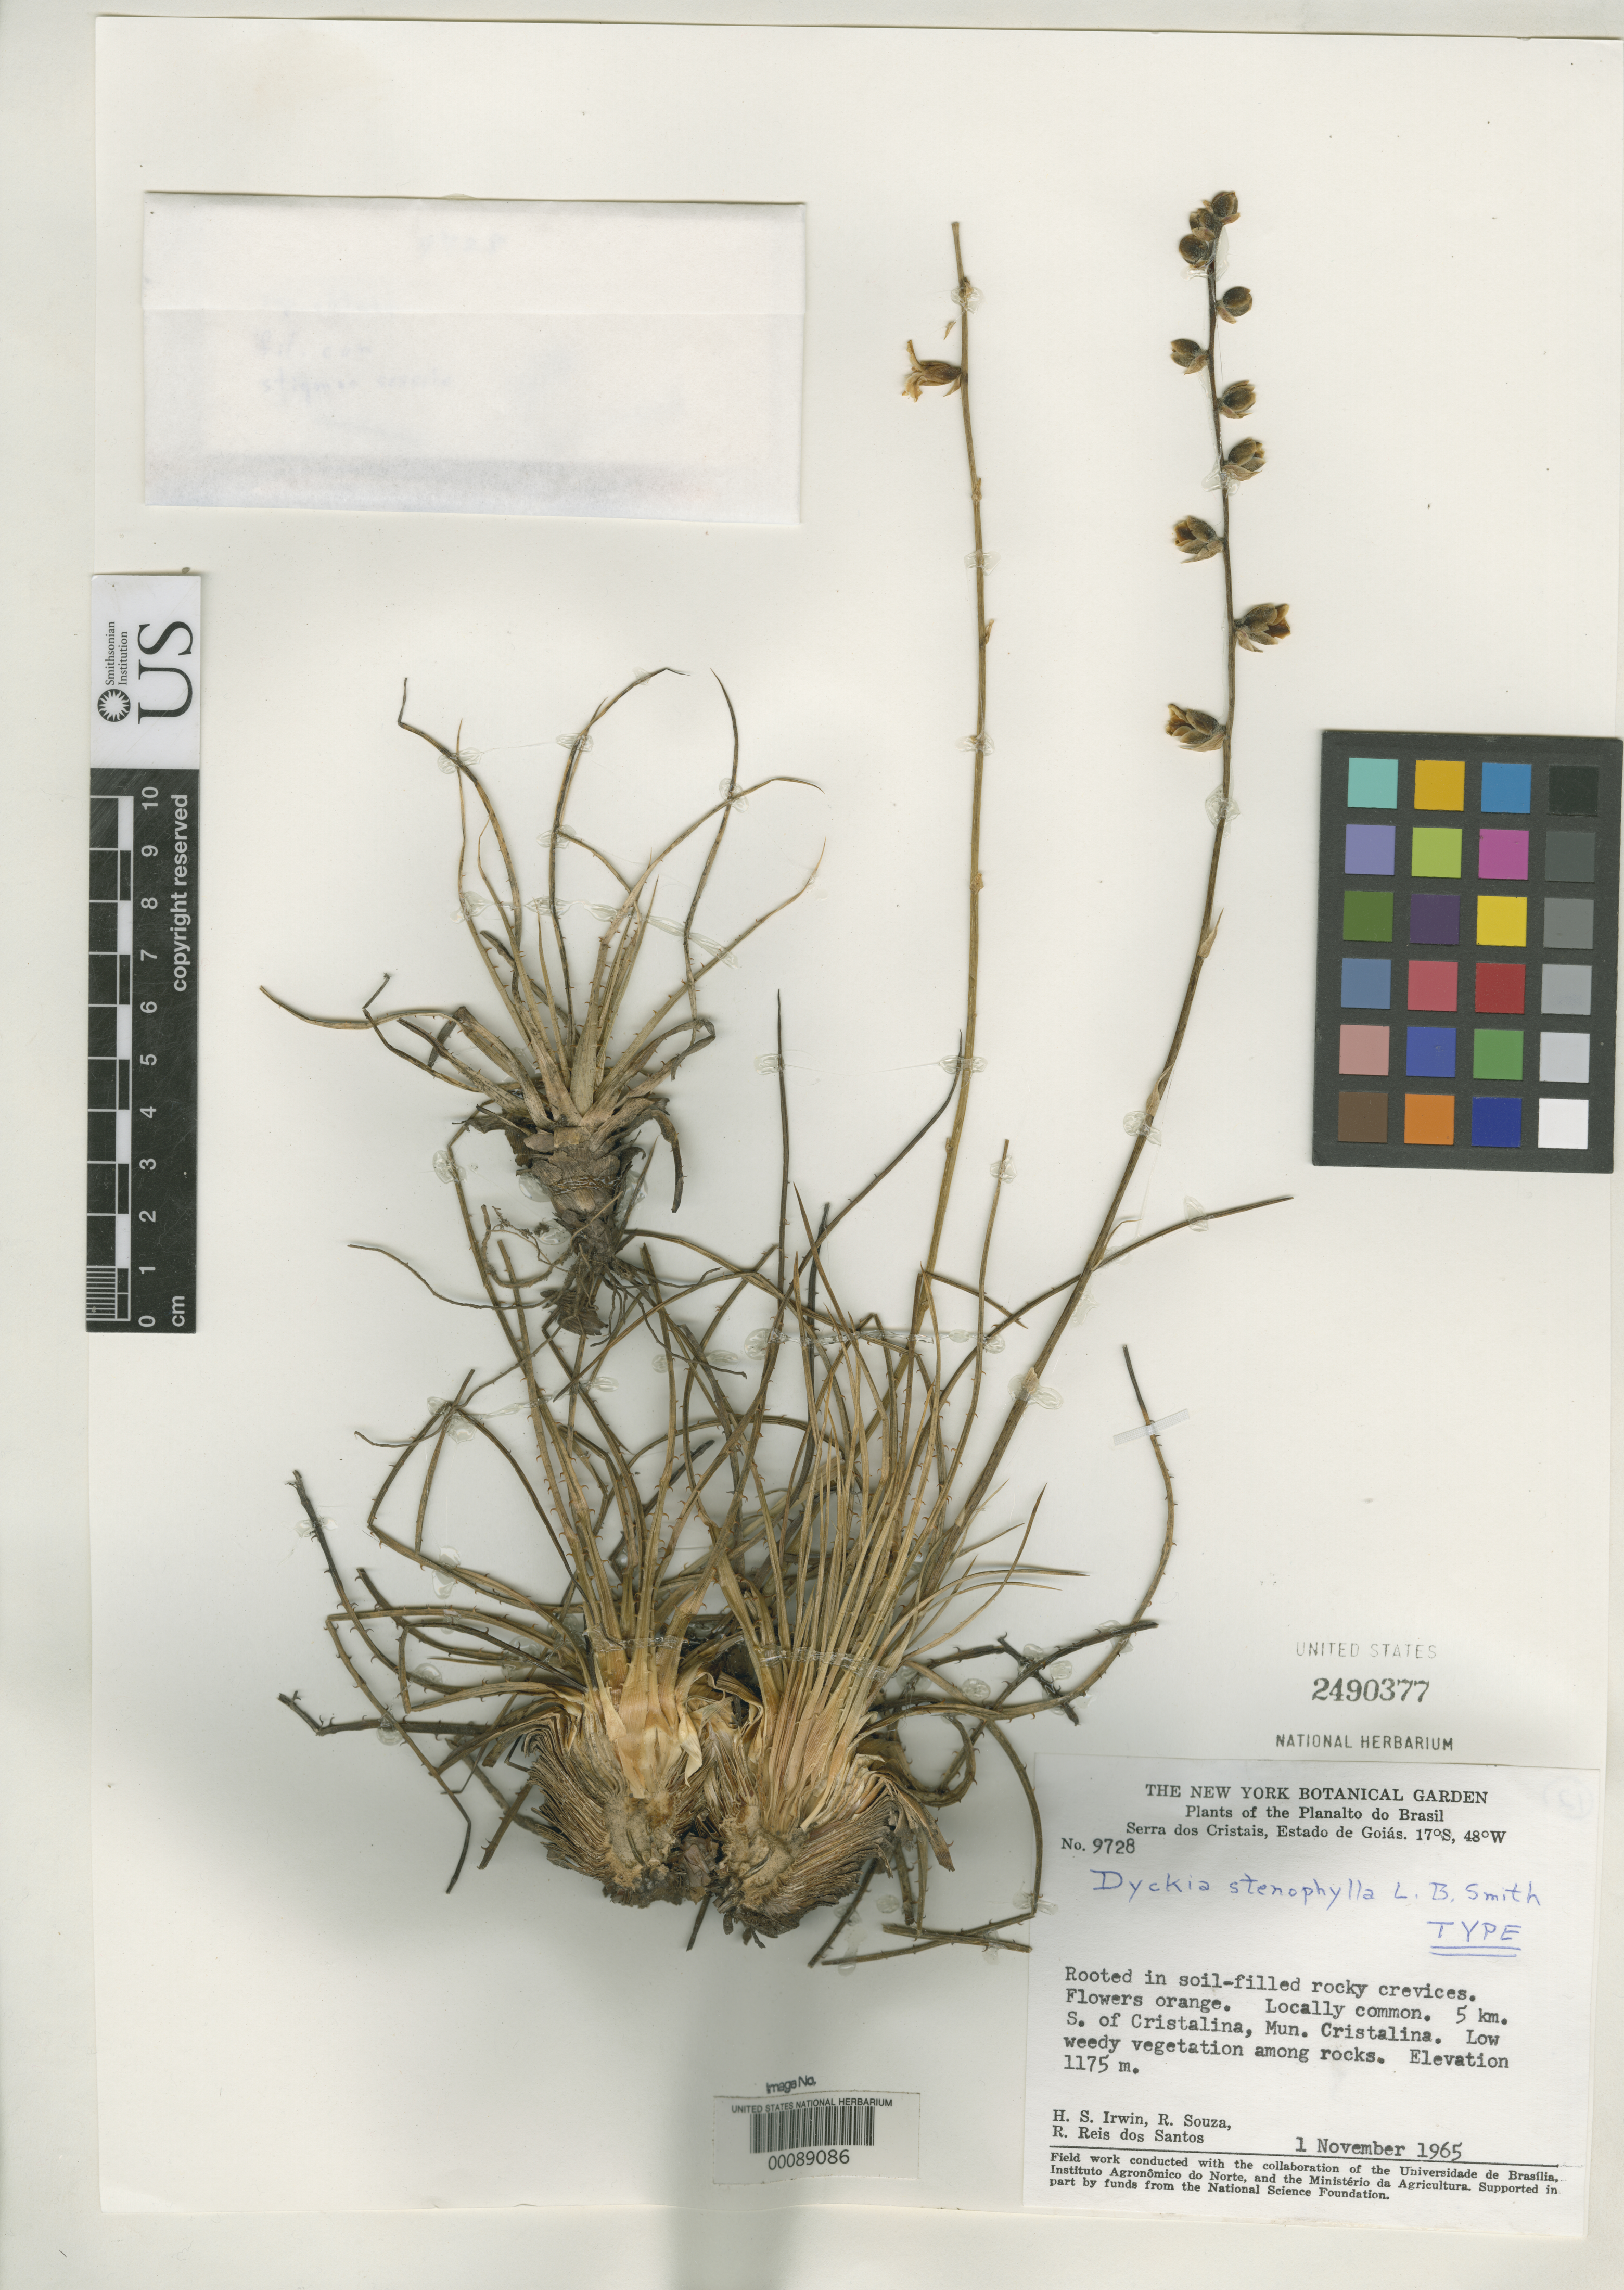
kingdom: Plantae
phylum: Tracheophyta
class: Liliopsida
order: Poales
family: Bromeliaceae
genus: Dyckia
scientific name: Dyckia stenophylla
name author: L.B. Sm.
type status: Holotype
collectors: H. Irwin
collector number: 9728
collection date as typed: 01 Nov 1965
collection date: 1965-11-01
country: Brazil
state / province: Goiás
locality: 5 km S of Cristalina.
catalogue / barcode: US 2490377